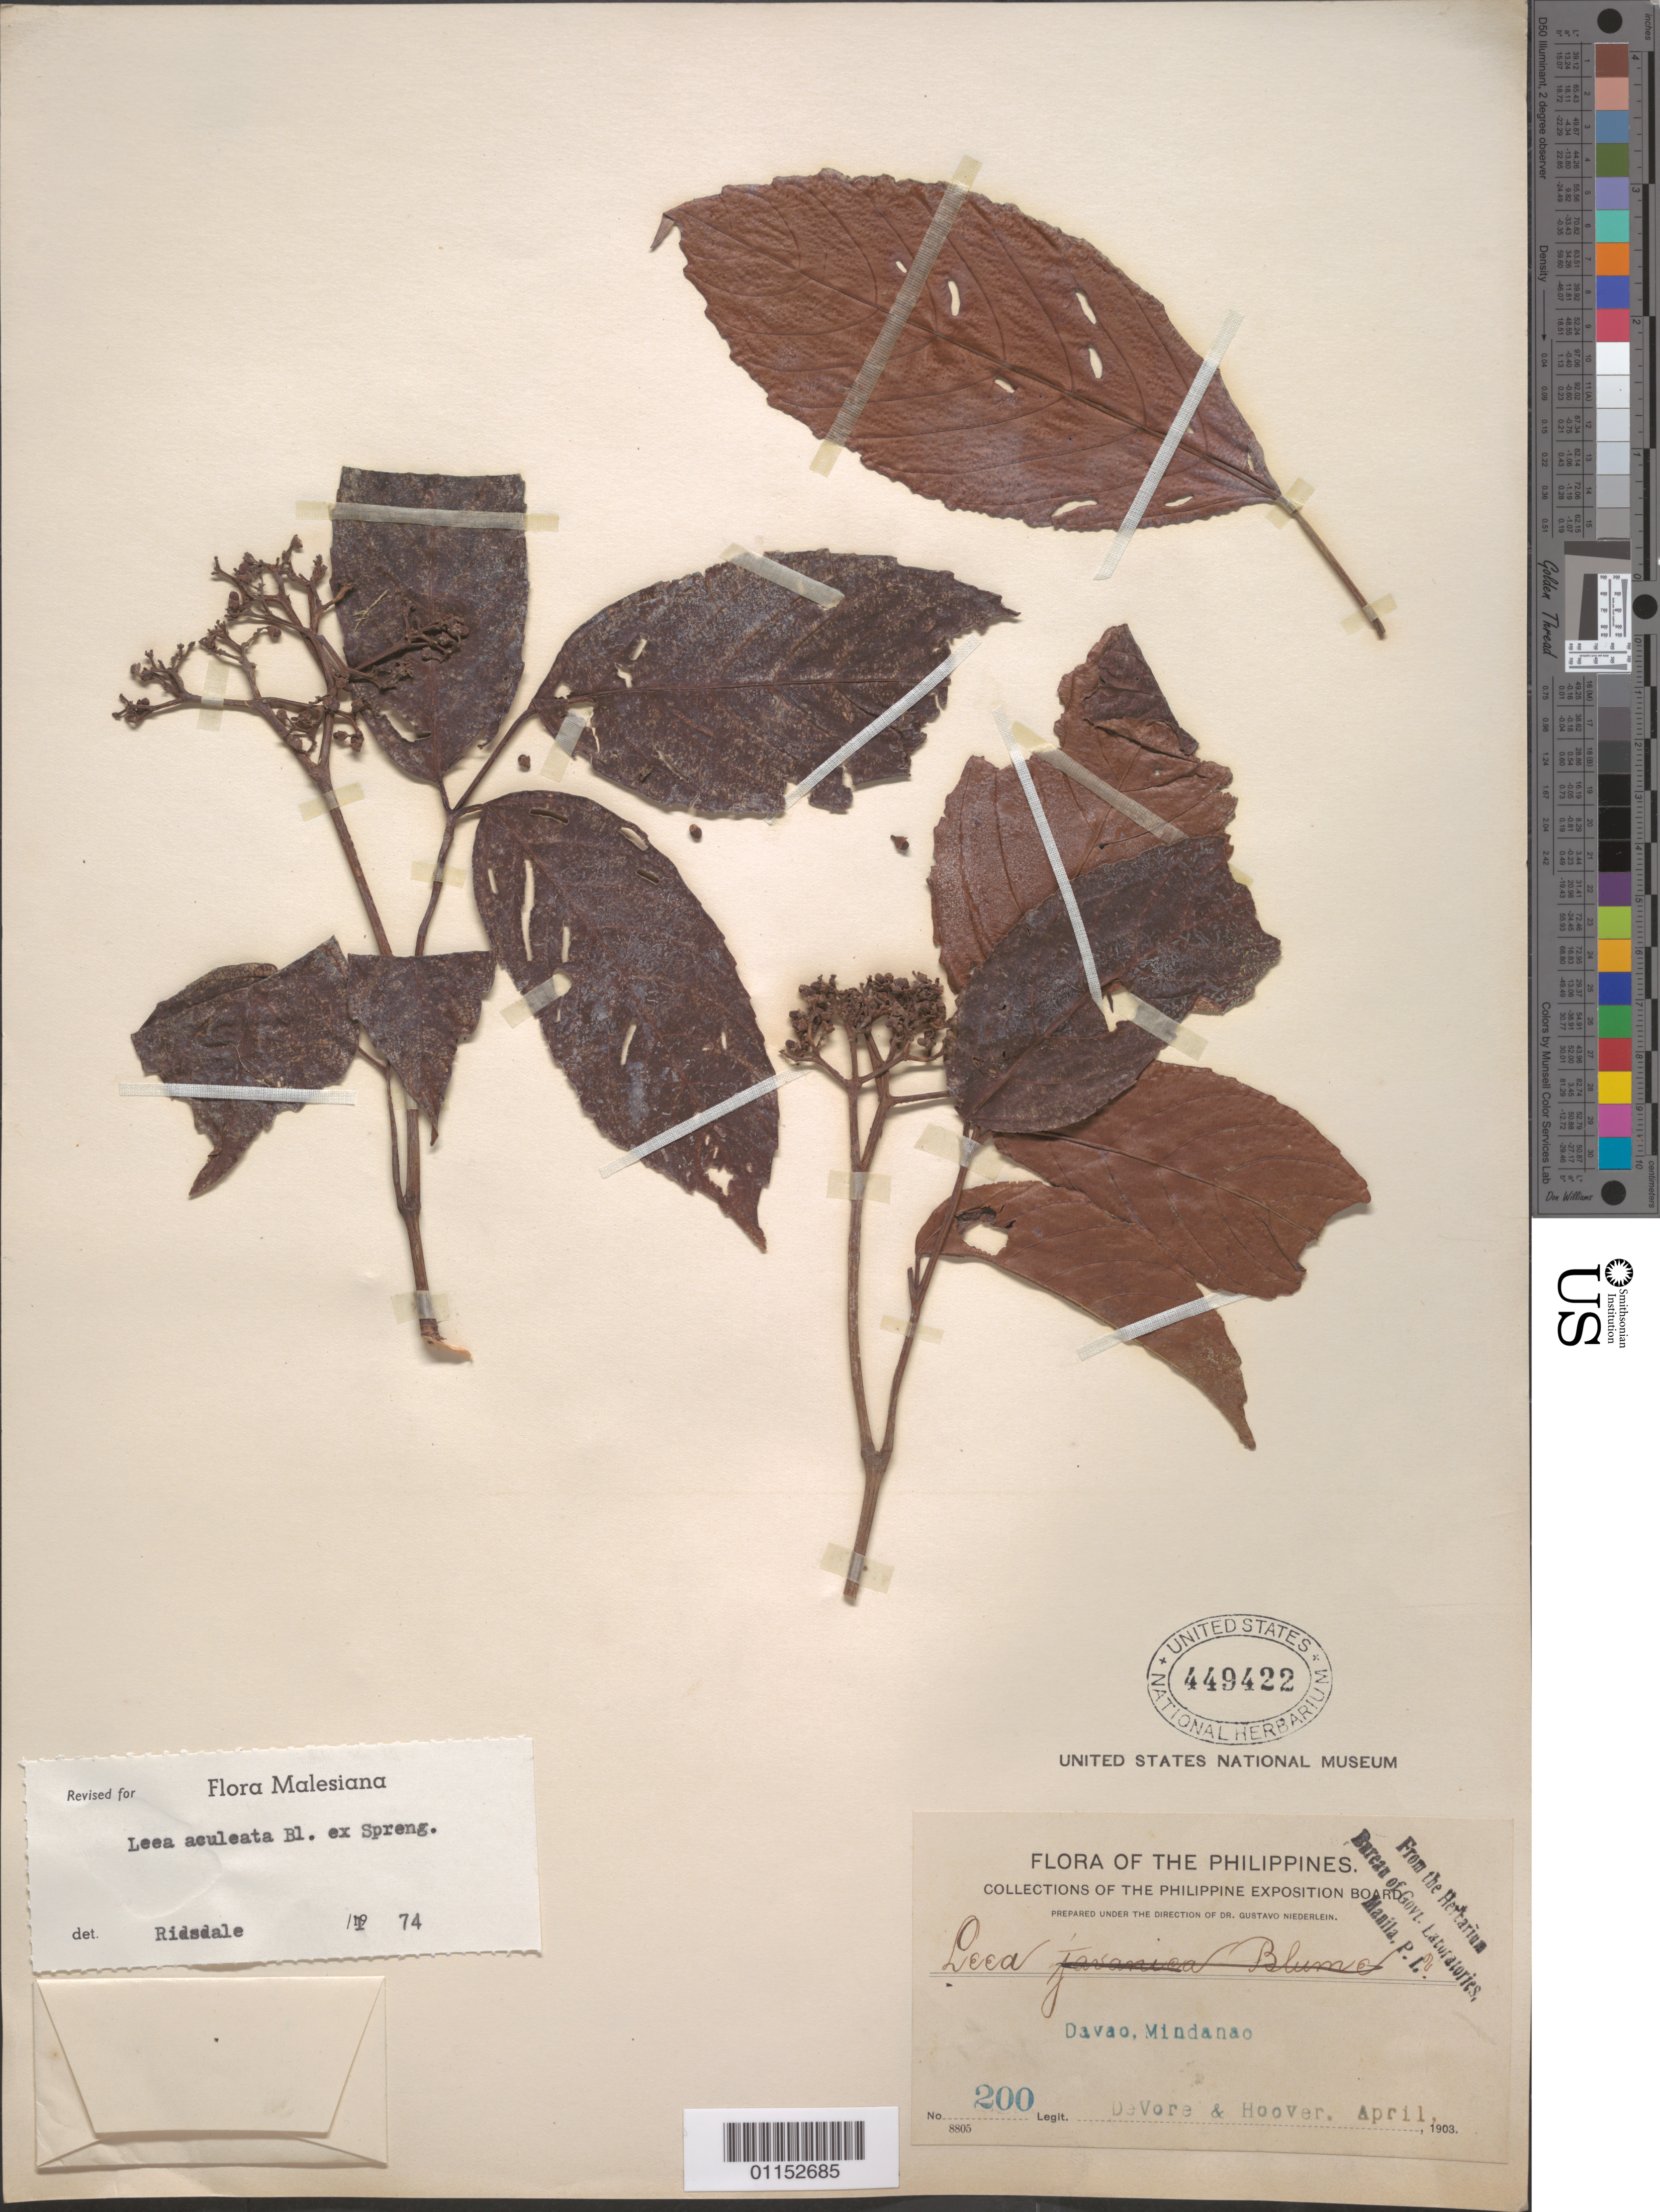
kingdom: Plantae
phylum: Tracheophyta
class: Magnoliopsida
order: Vitales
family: Vitaceae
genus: Leea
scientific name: Leea aculeata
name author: Blume ex Spreng.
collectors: B. F. DeVore & C. L. Hoover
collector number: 200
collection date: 1903-04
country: Philippines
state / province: Davao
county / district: Davao del Sur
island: Mindanao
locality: Davao.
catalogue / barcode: US 449422